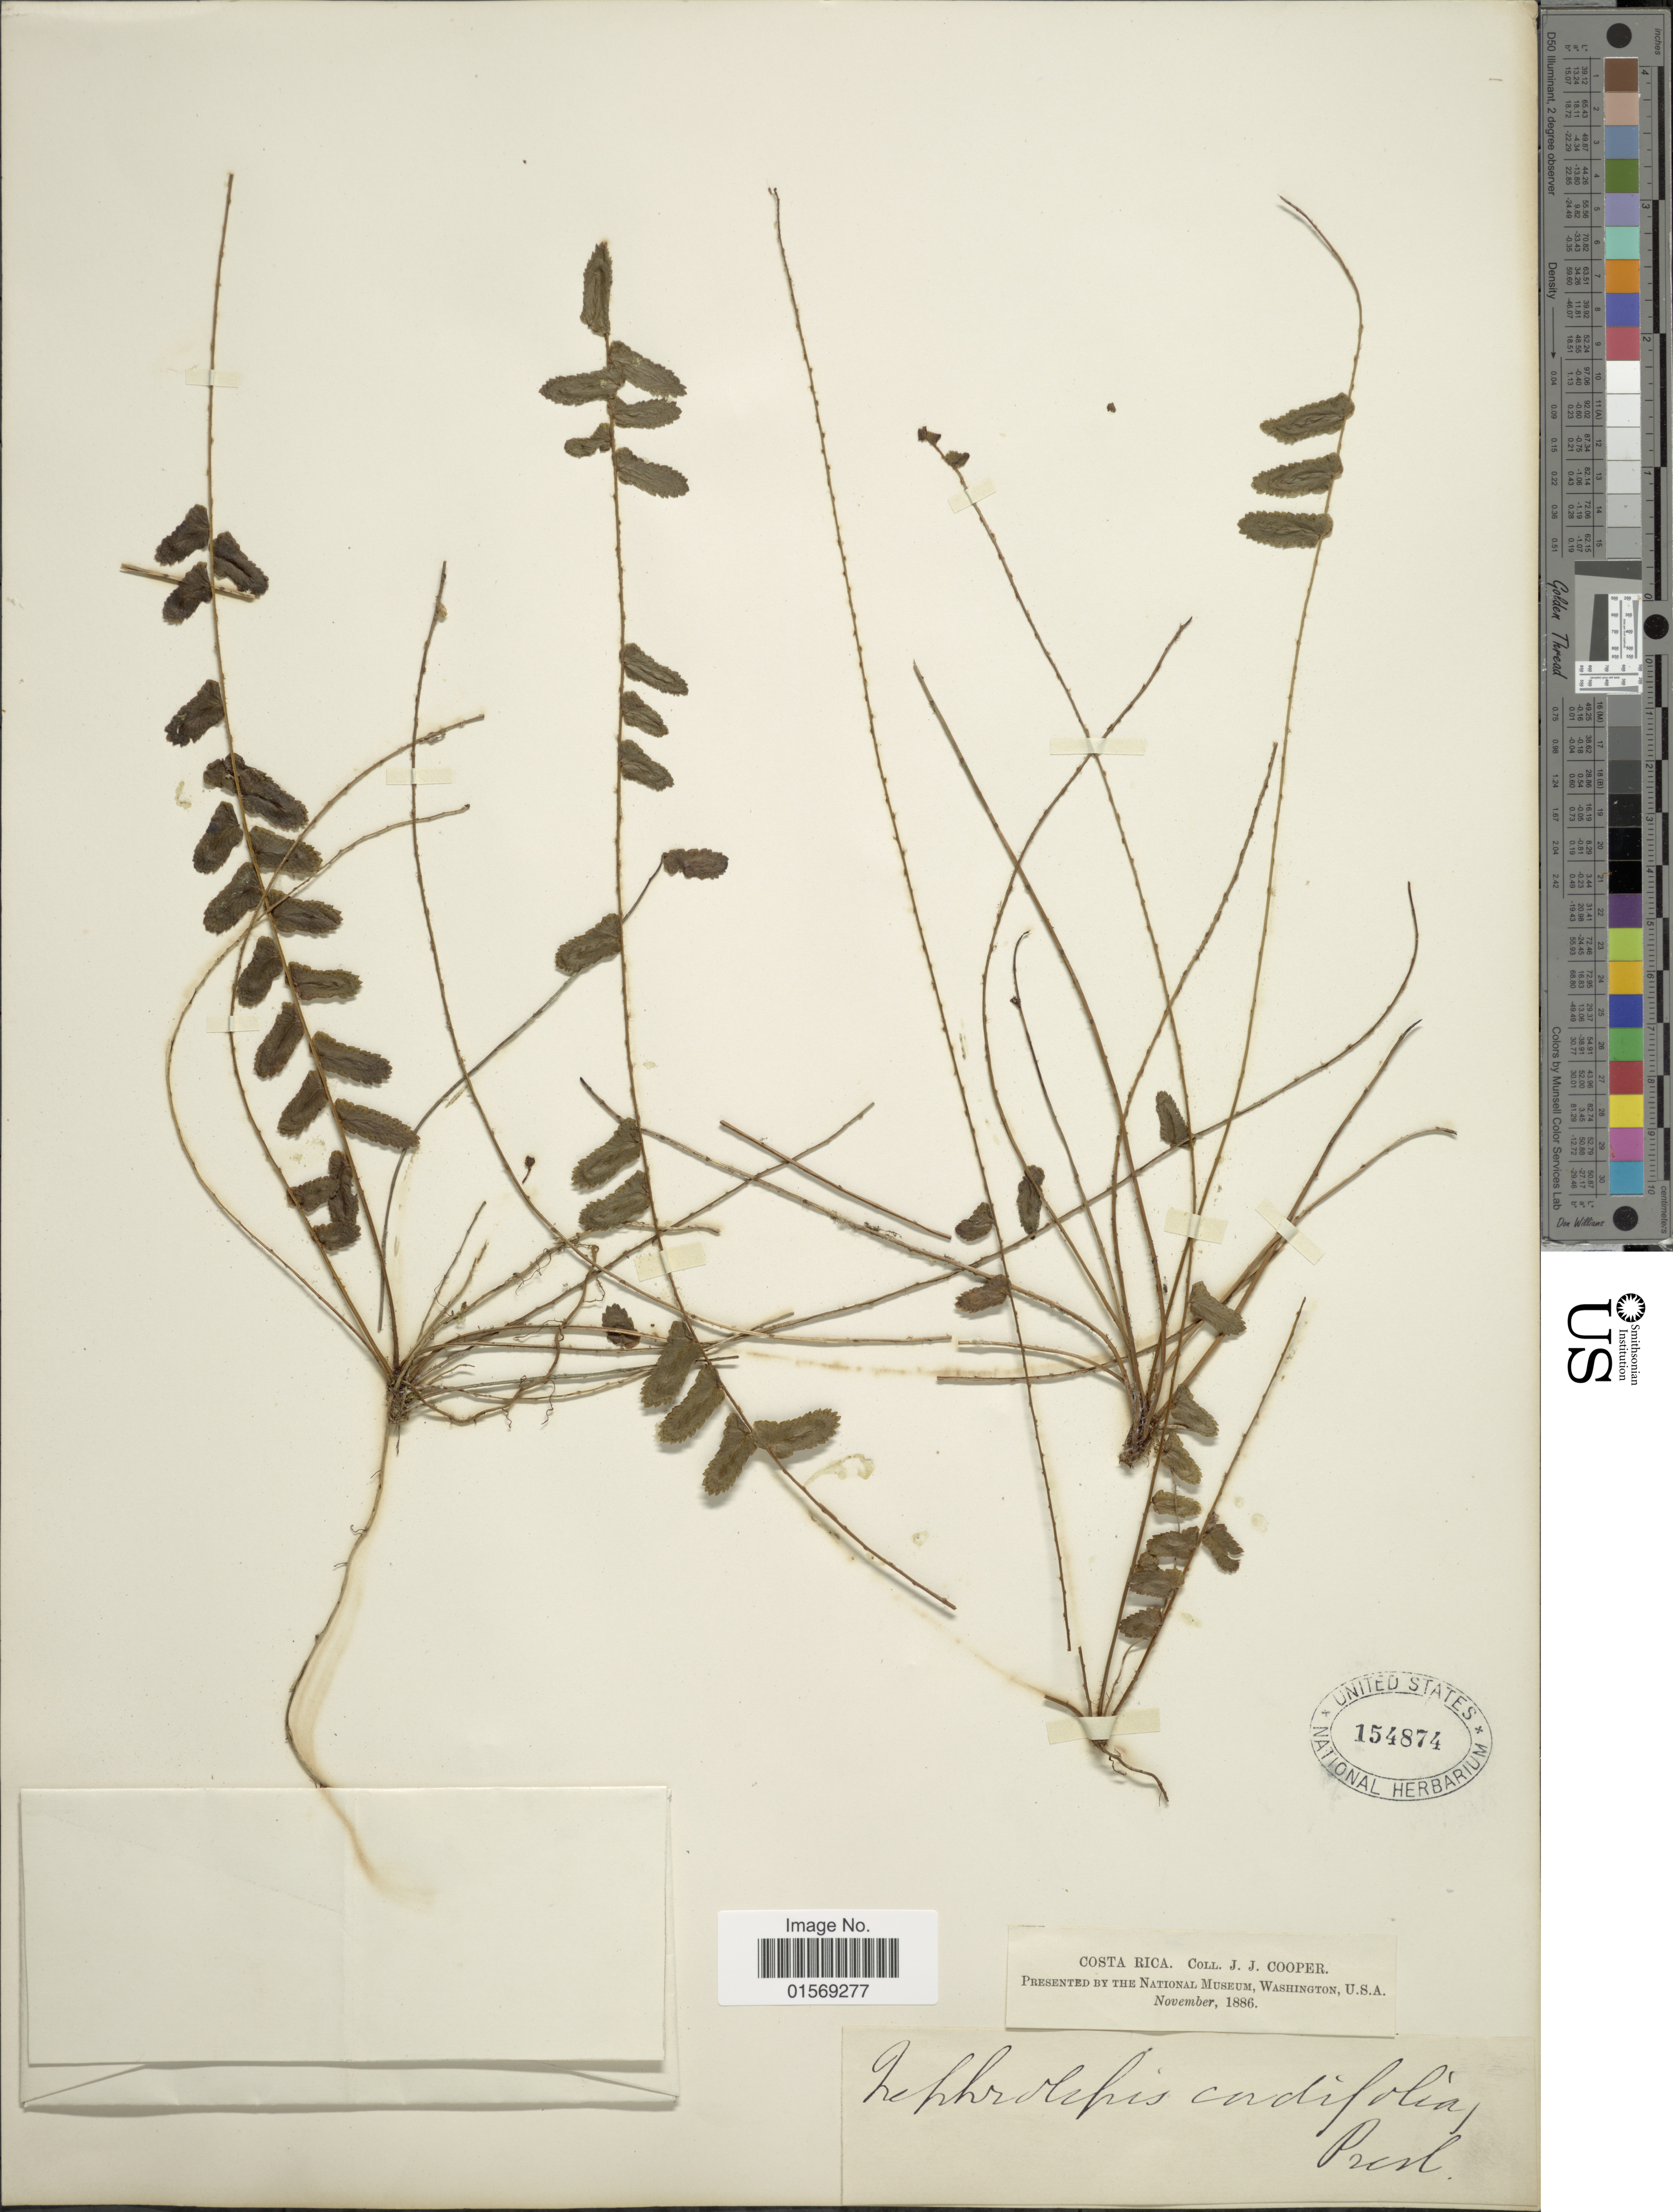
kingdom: Plantae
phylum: Tracheophyta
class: Polypodiopsida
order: Polypodiales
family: Nephrolepidaceae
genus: Nephrolepis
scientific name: Nephrolepis undulata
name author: J. Sm.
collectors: J. J. Cooper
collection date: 1886-11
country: Costa Rica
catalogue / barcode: US 154874